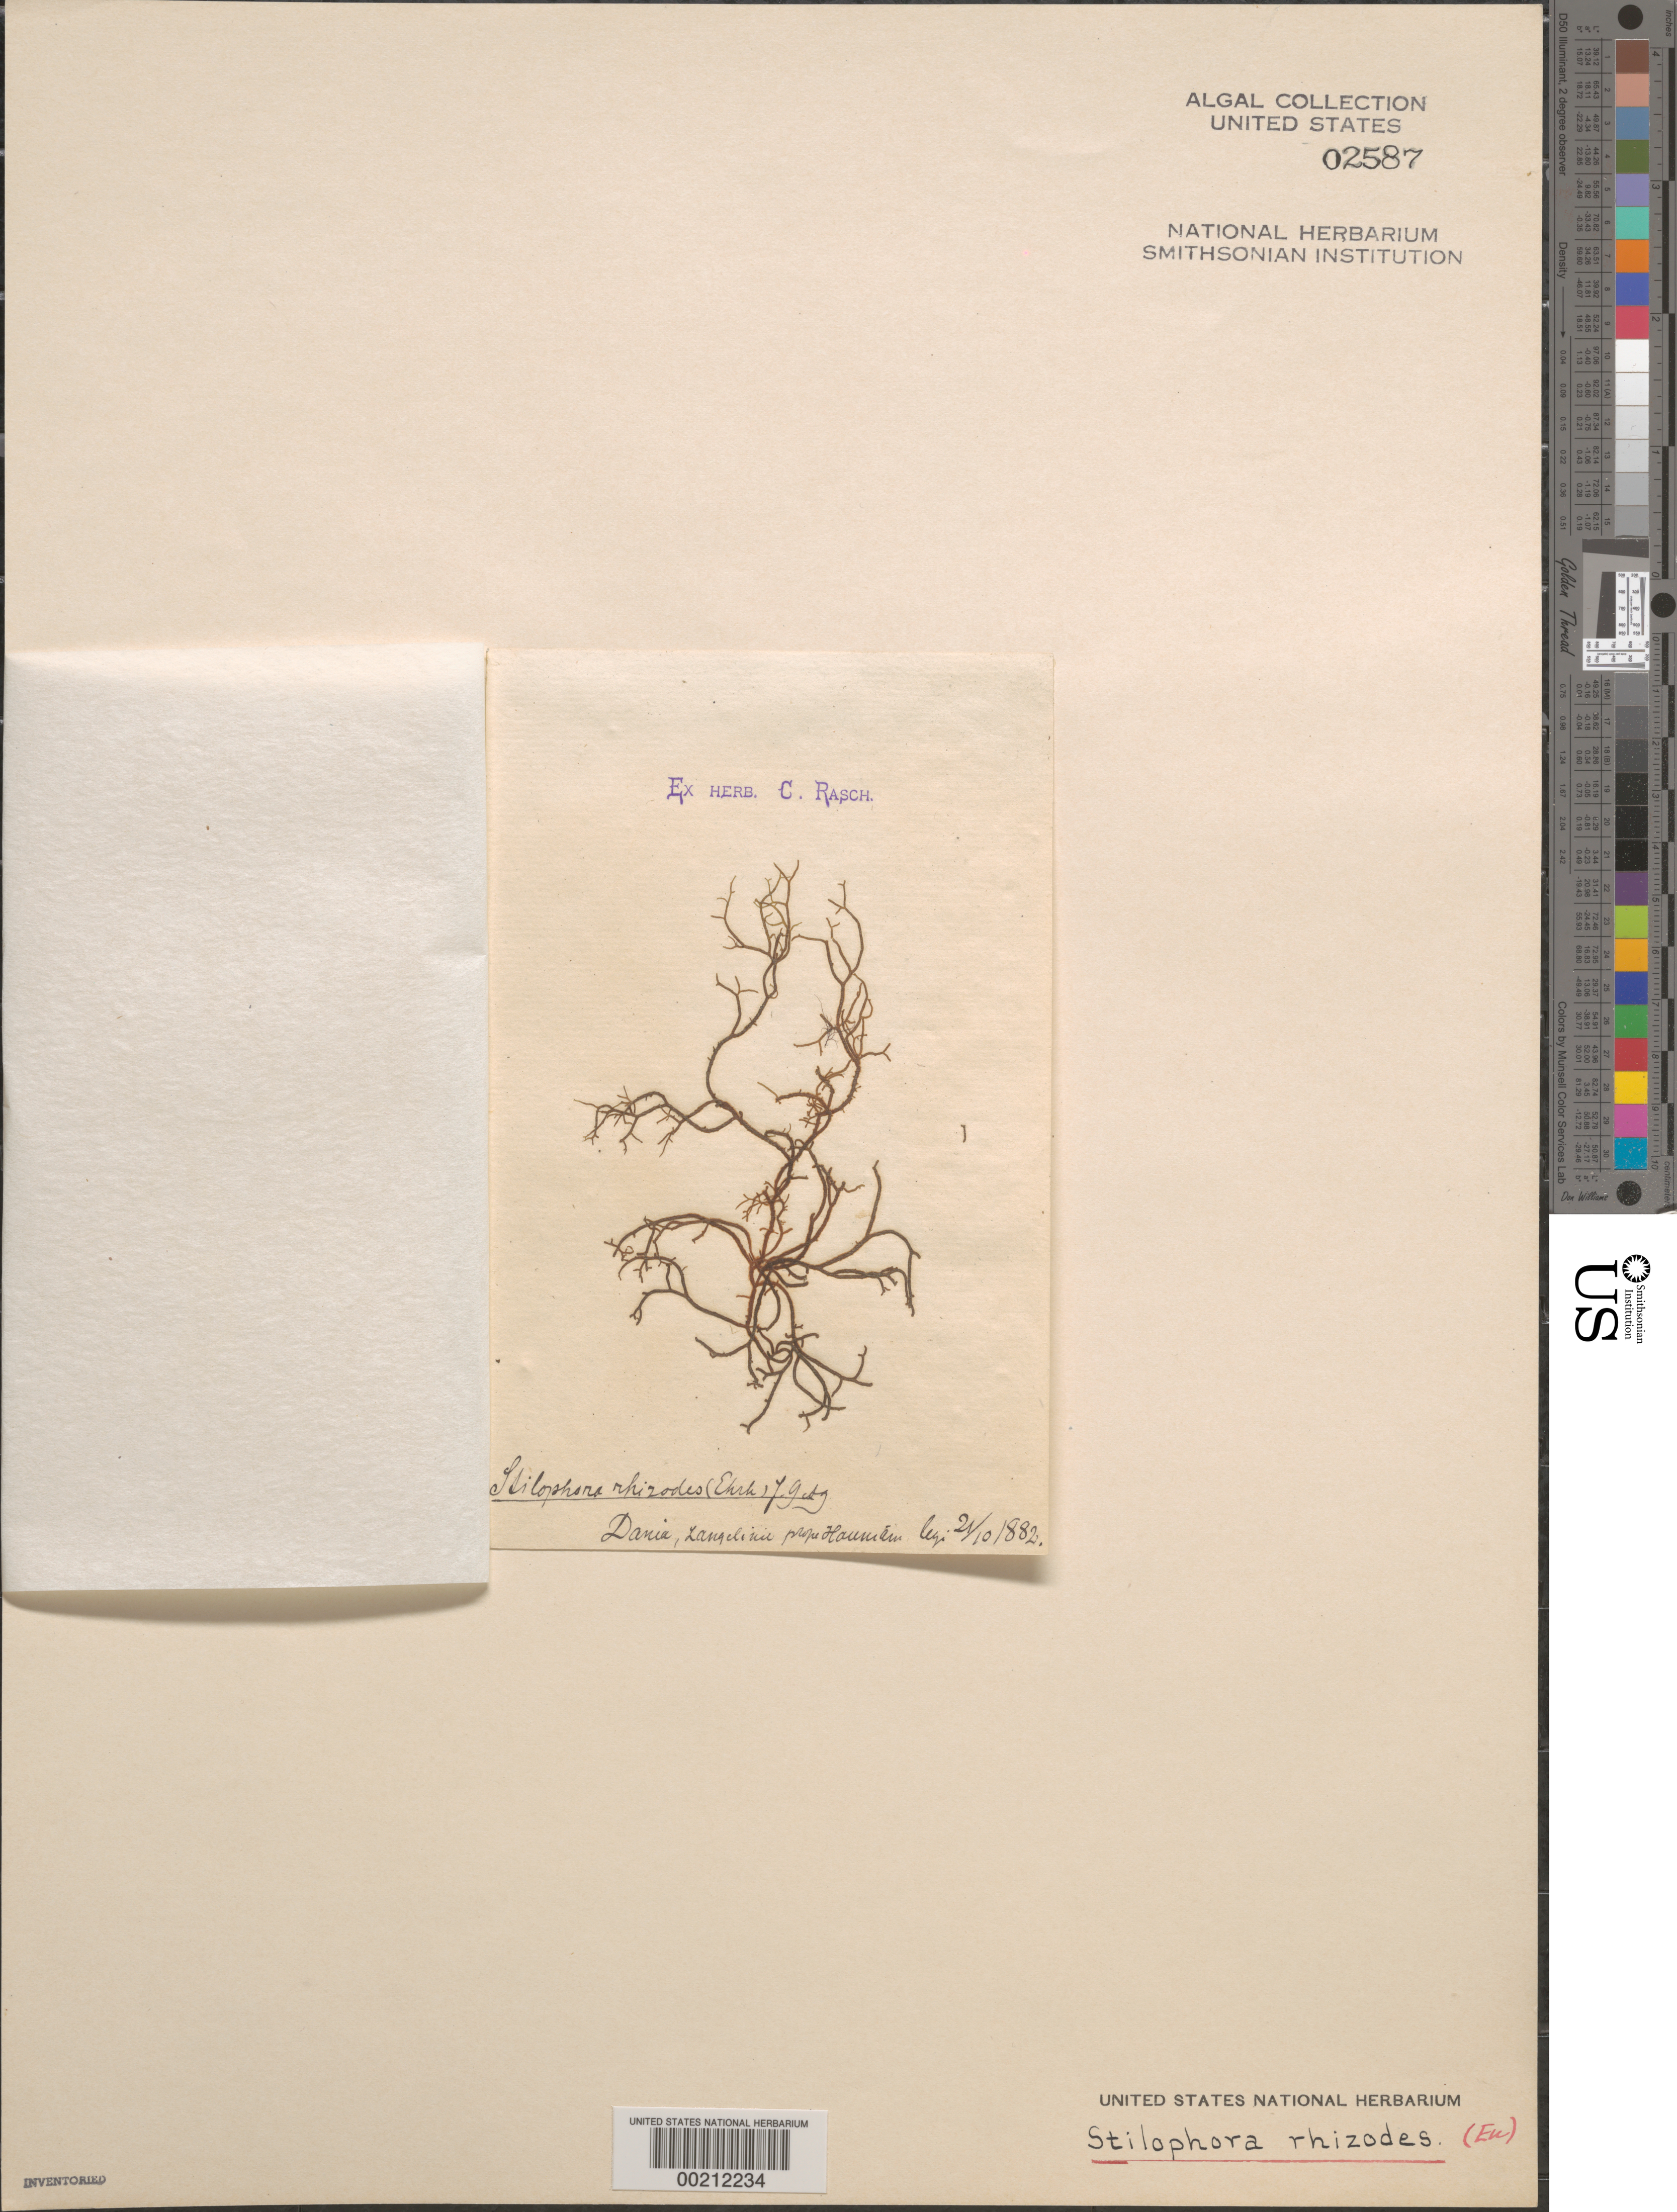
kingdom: Chromista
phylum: Ochrophyta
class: Phaeophyceae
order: Ectocarpales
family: Chordariaceae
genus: Stilophora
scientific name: Stilophora tenella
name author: (Esper) P.C. Silva in P.C. Silva et al.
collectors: C. Rasch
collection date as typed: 21 Oct 1882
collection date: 1882-10-21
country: Denmark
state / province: Hovedstaden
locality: Langelinie Near Copenhagen (Hafnia)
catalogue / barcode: US 2587